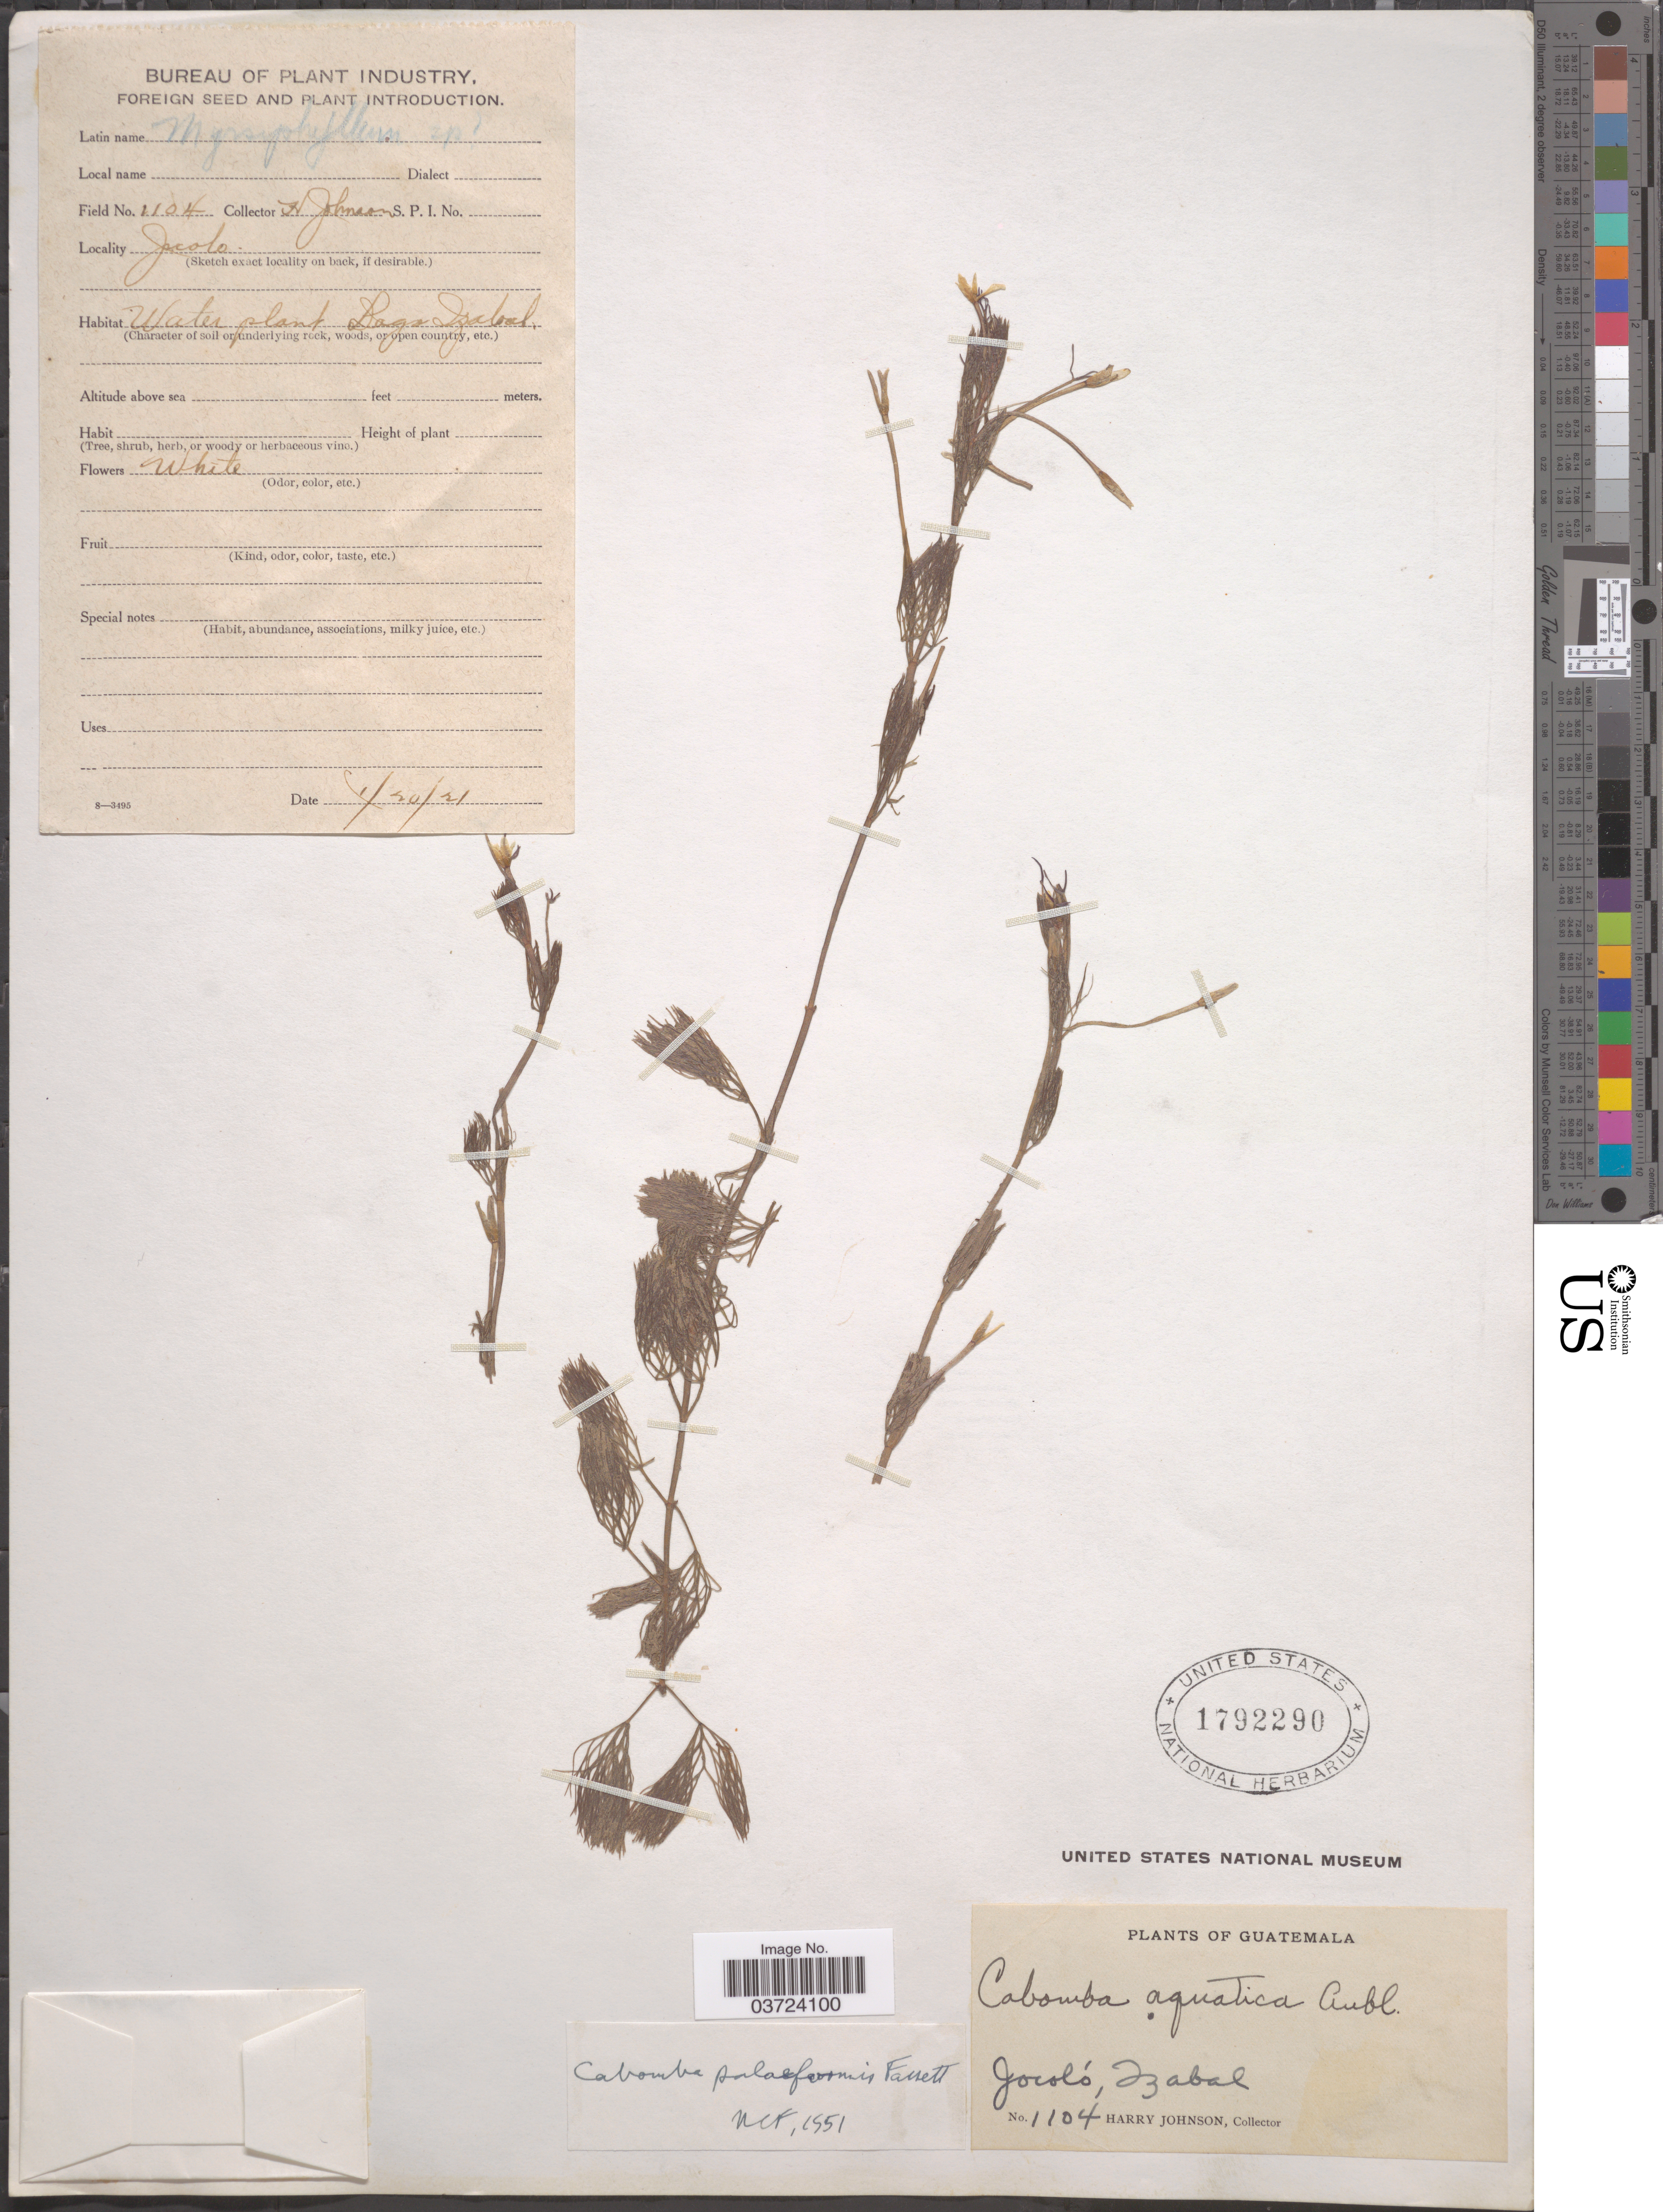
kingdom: Plantae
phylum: Tracheophyta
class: Magnoliopsida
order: Nymphaeales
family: Cabombaceae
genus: Cabomba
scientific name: Cabomba palaeformis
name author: Fassett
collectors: H. Johnson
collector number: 1104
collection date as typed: Transcribed d/m/y: 20/1/21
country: Guatemala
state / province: Izabal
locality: Jocoló.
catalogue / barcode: US 1792290